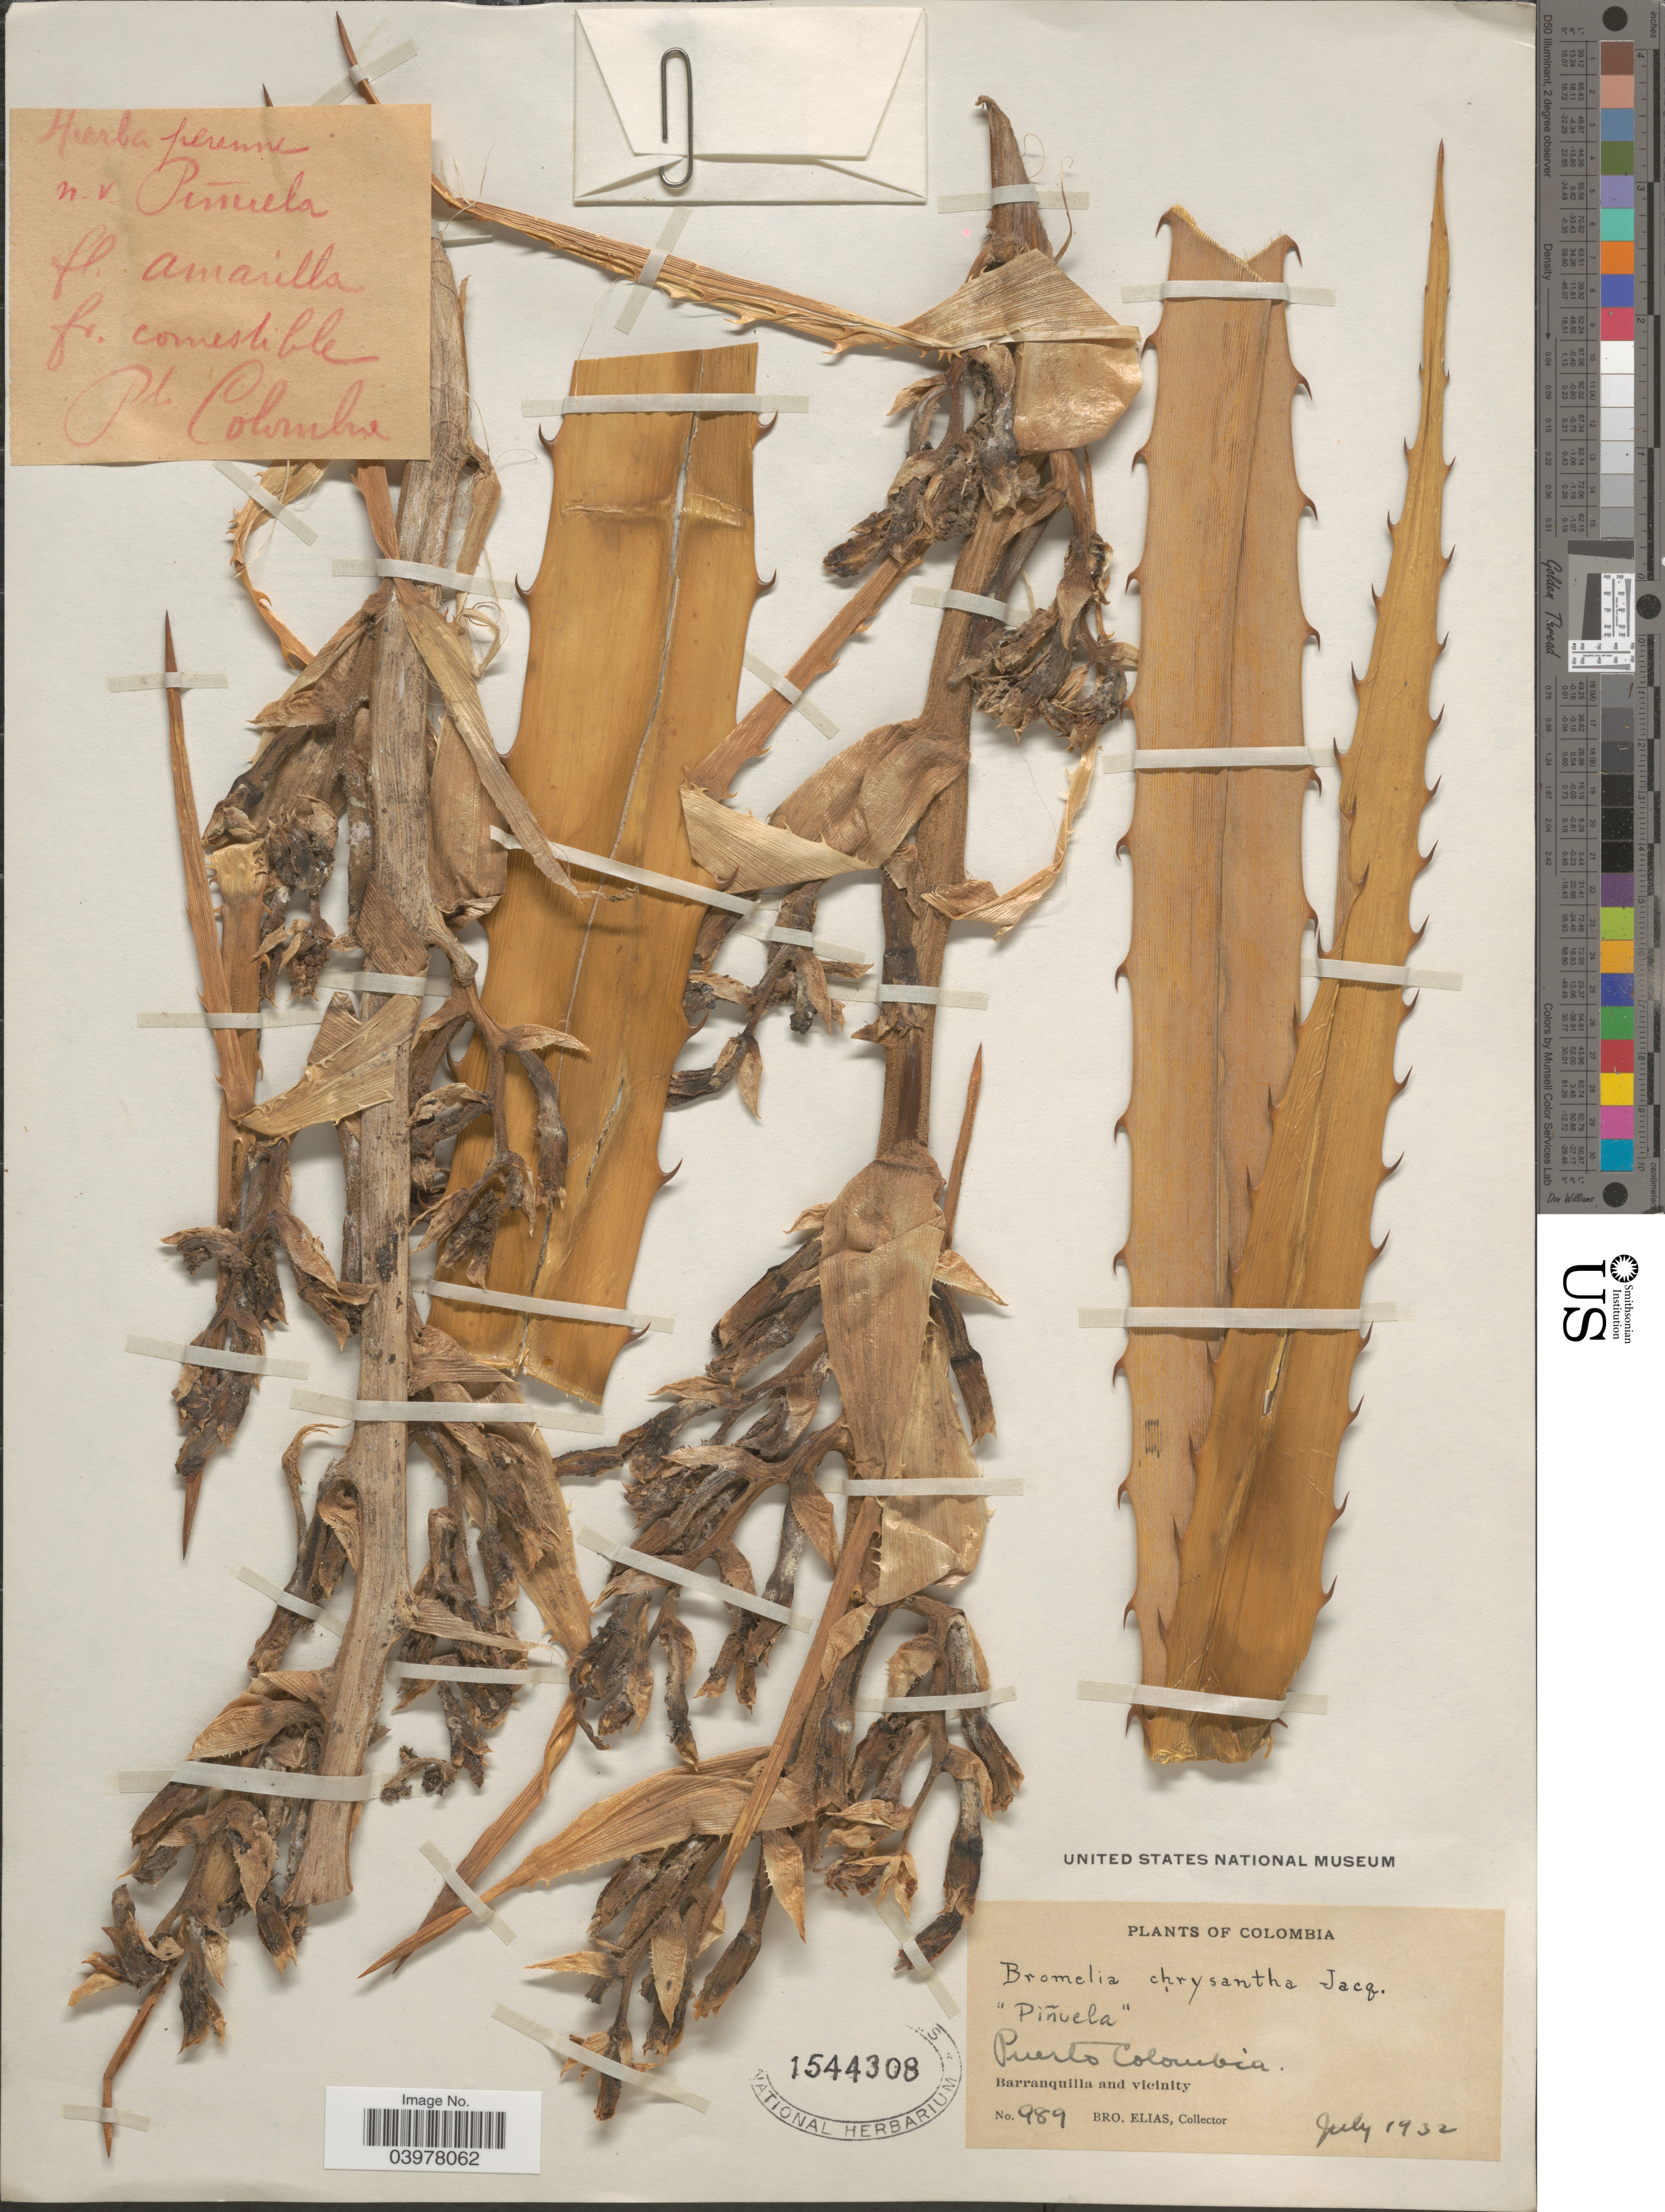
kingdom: Plantae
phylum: Tracheophyta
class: Liliopsida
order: Poales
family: Bromeliaceae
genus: Bromelia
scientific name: Bromelia chrysantha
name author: Jacq.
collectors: Bro. Elias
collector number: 989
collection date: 1932-07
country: Colombia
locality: Puerto Colombia. Barranquilla and vicinity.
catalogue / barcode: US 1544308